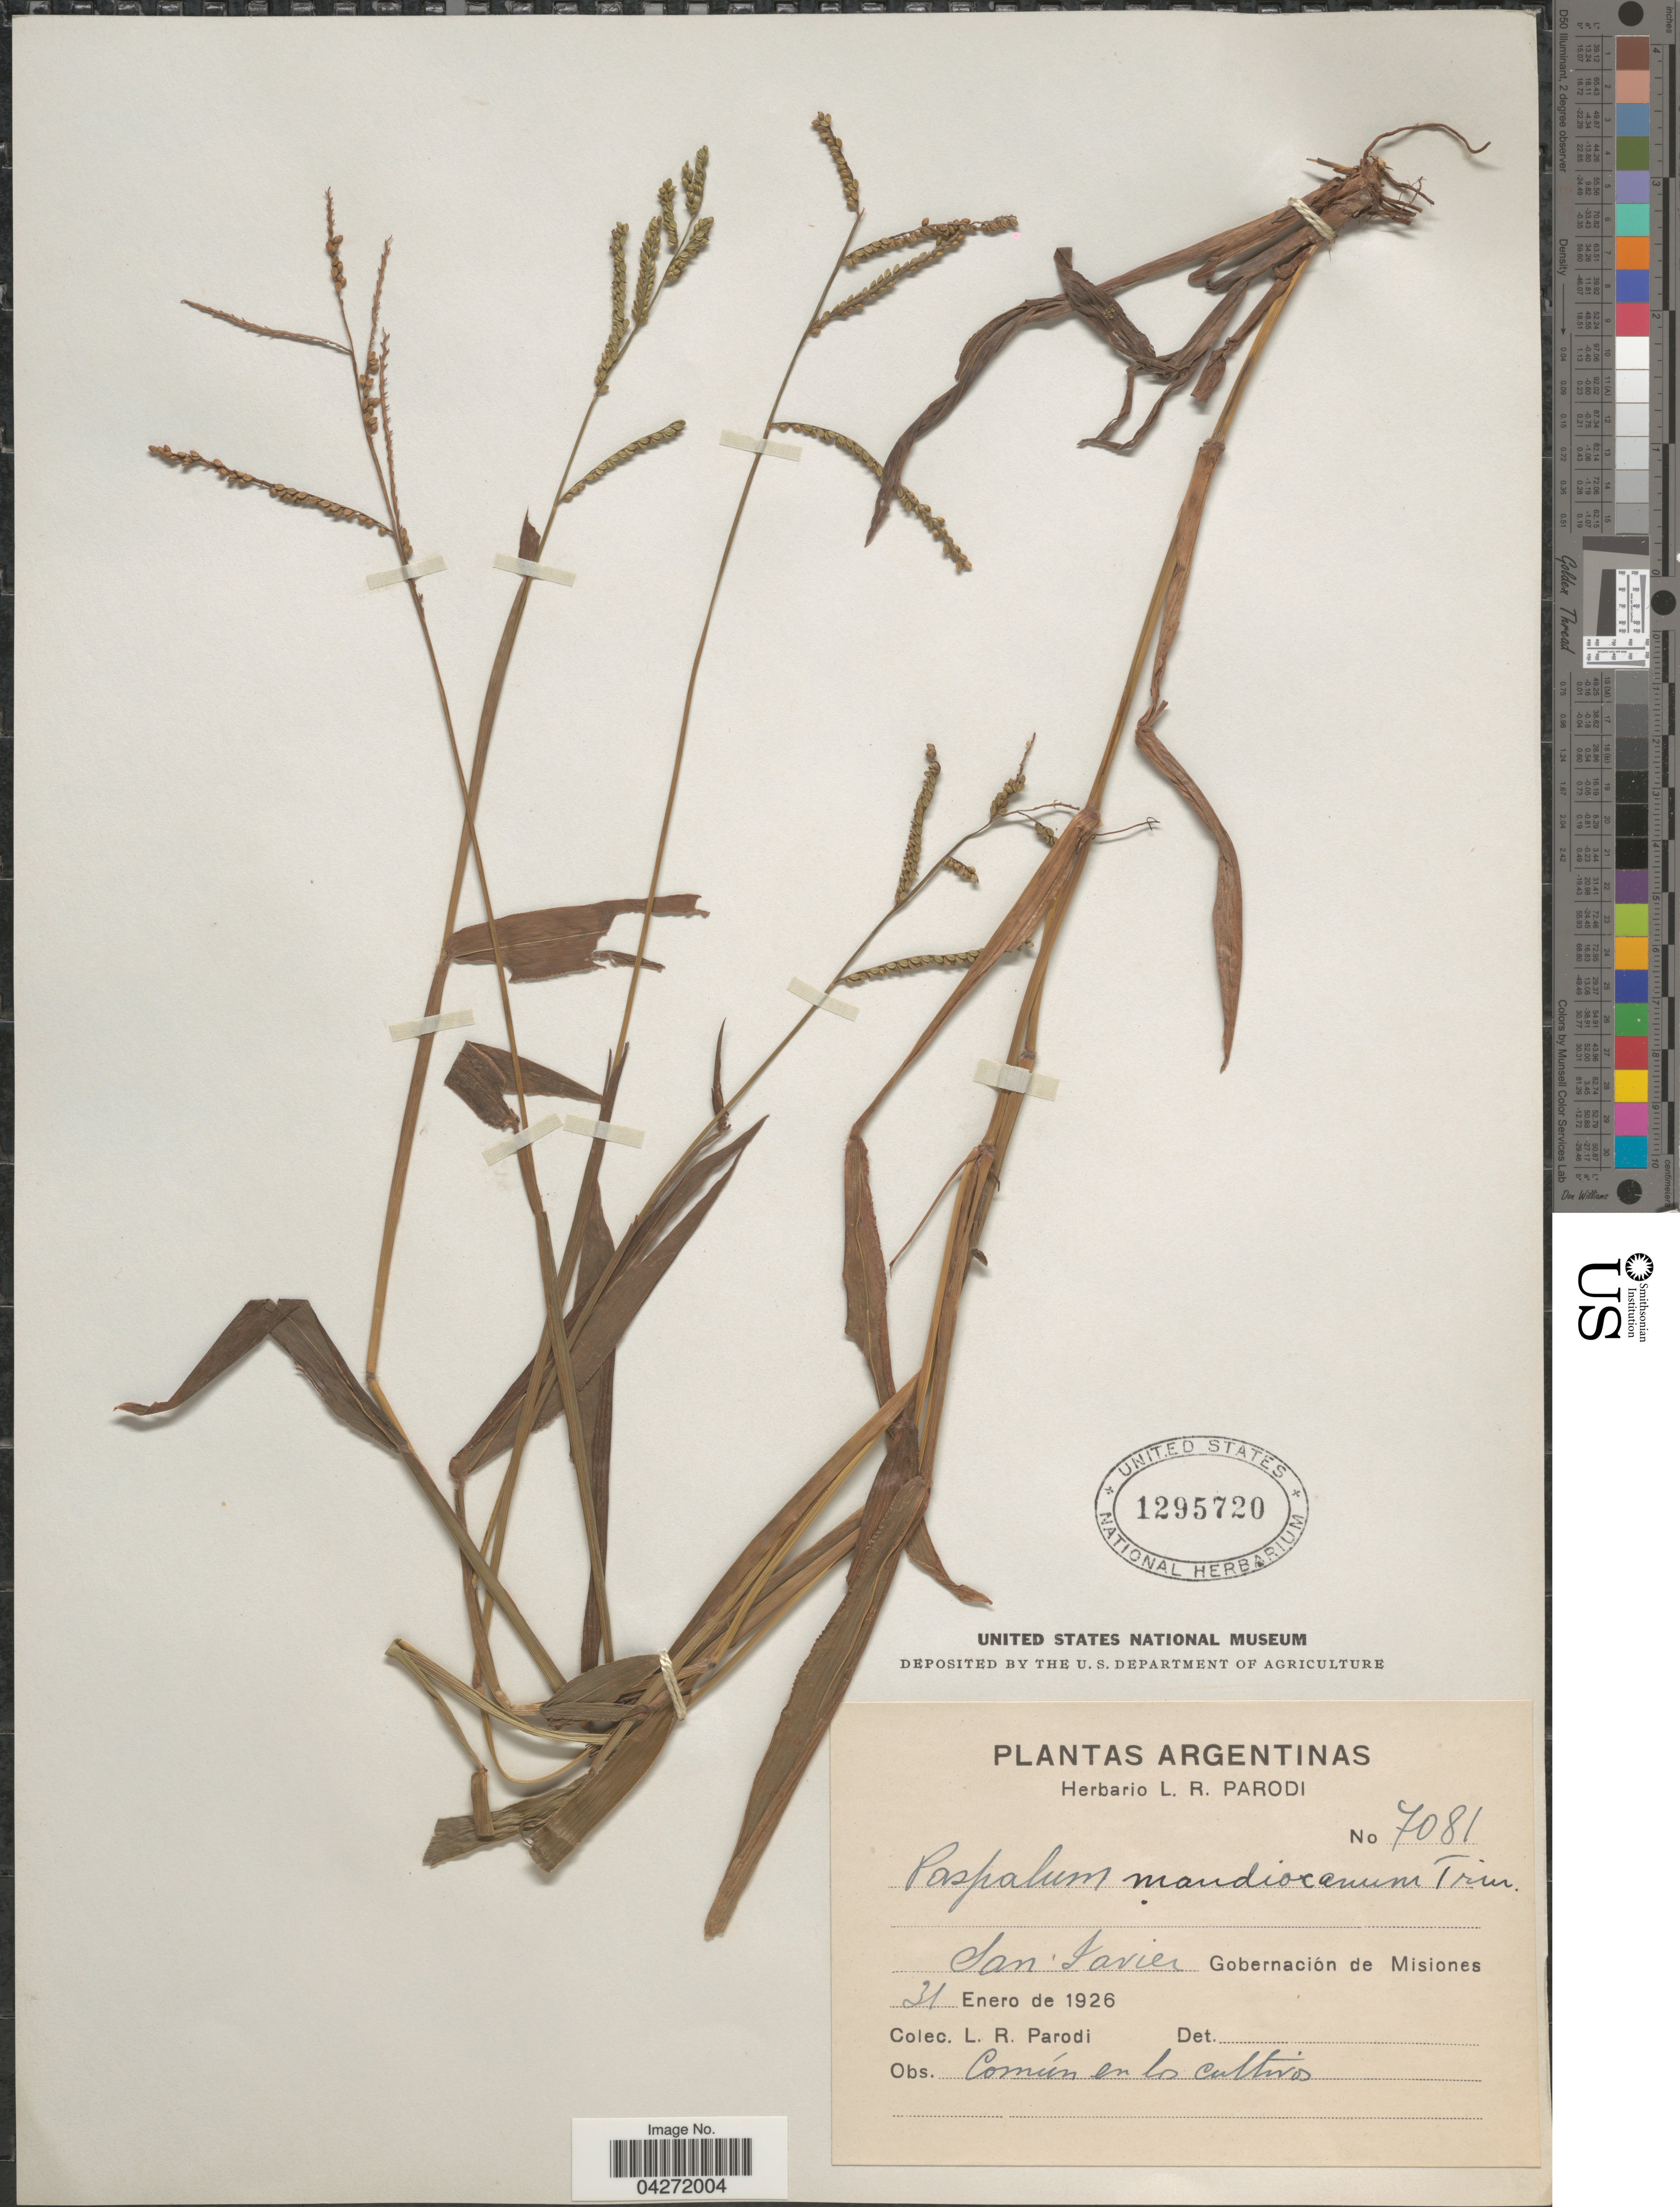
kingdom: Plantae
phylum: Tracheophyta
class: Liliopsida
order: Poales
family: Poaceae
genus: Paspalum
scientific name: Paspalum mandiocanum var. mandiocanum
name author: Trin.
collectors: L. R. Parodi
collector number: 7081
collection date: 1926-01-31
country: Argentina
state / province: Misiones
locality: San Javier. Gobernación de Misiones.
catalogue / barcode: US 1295720